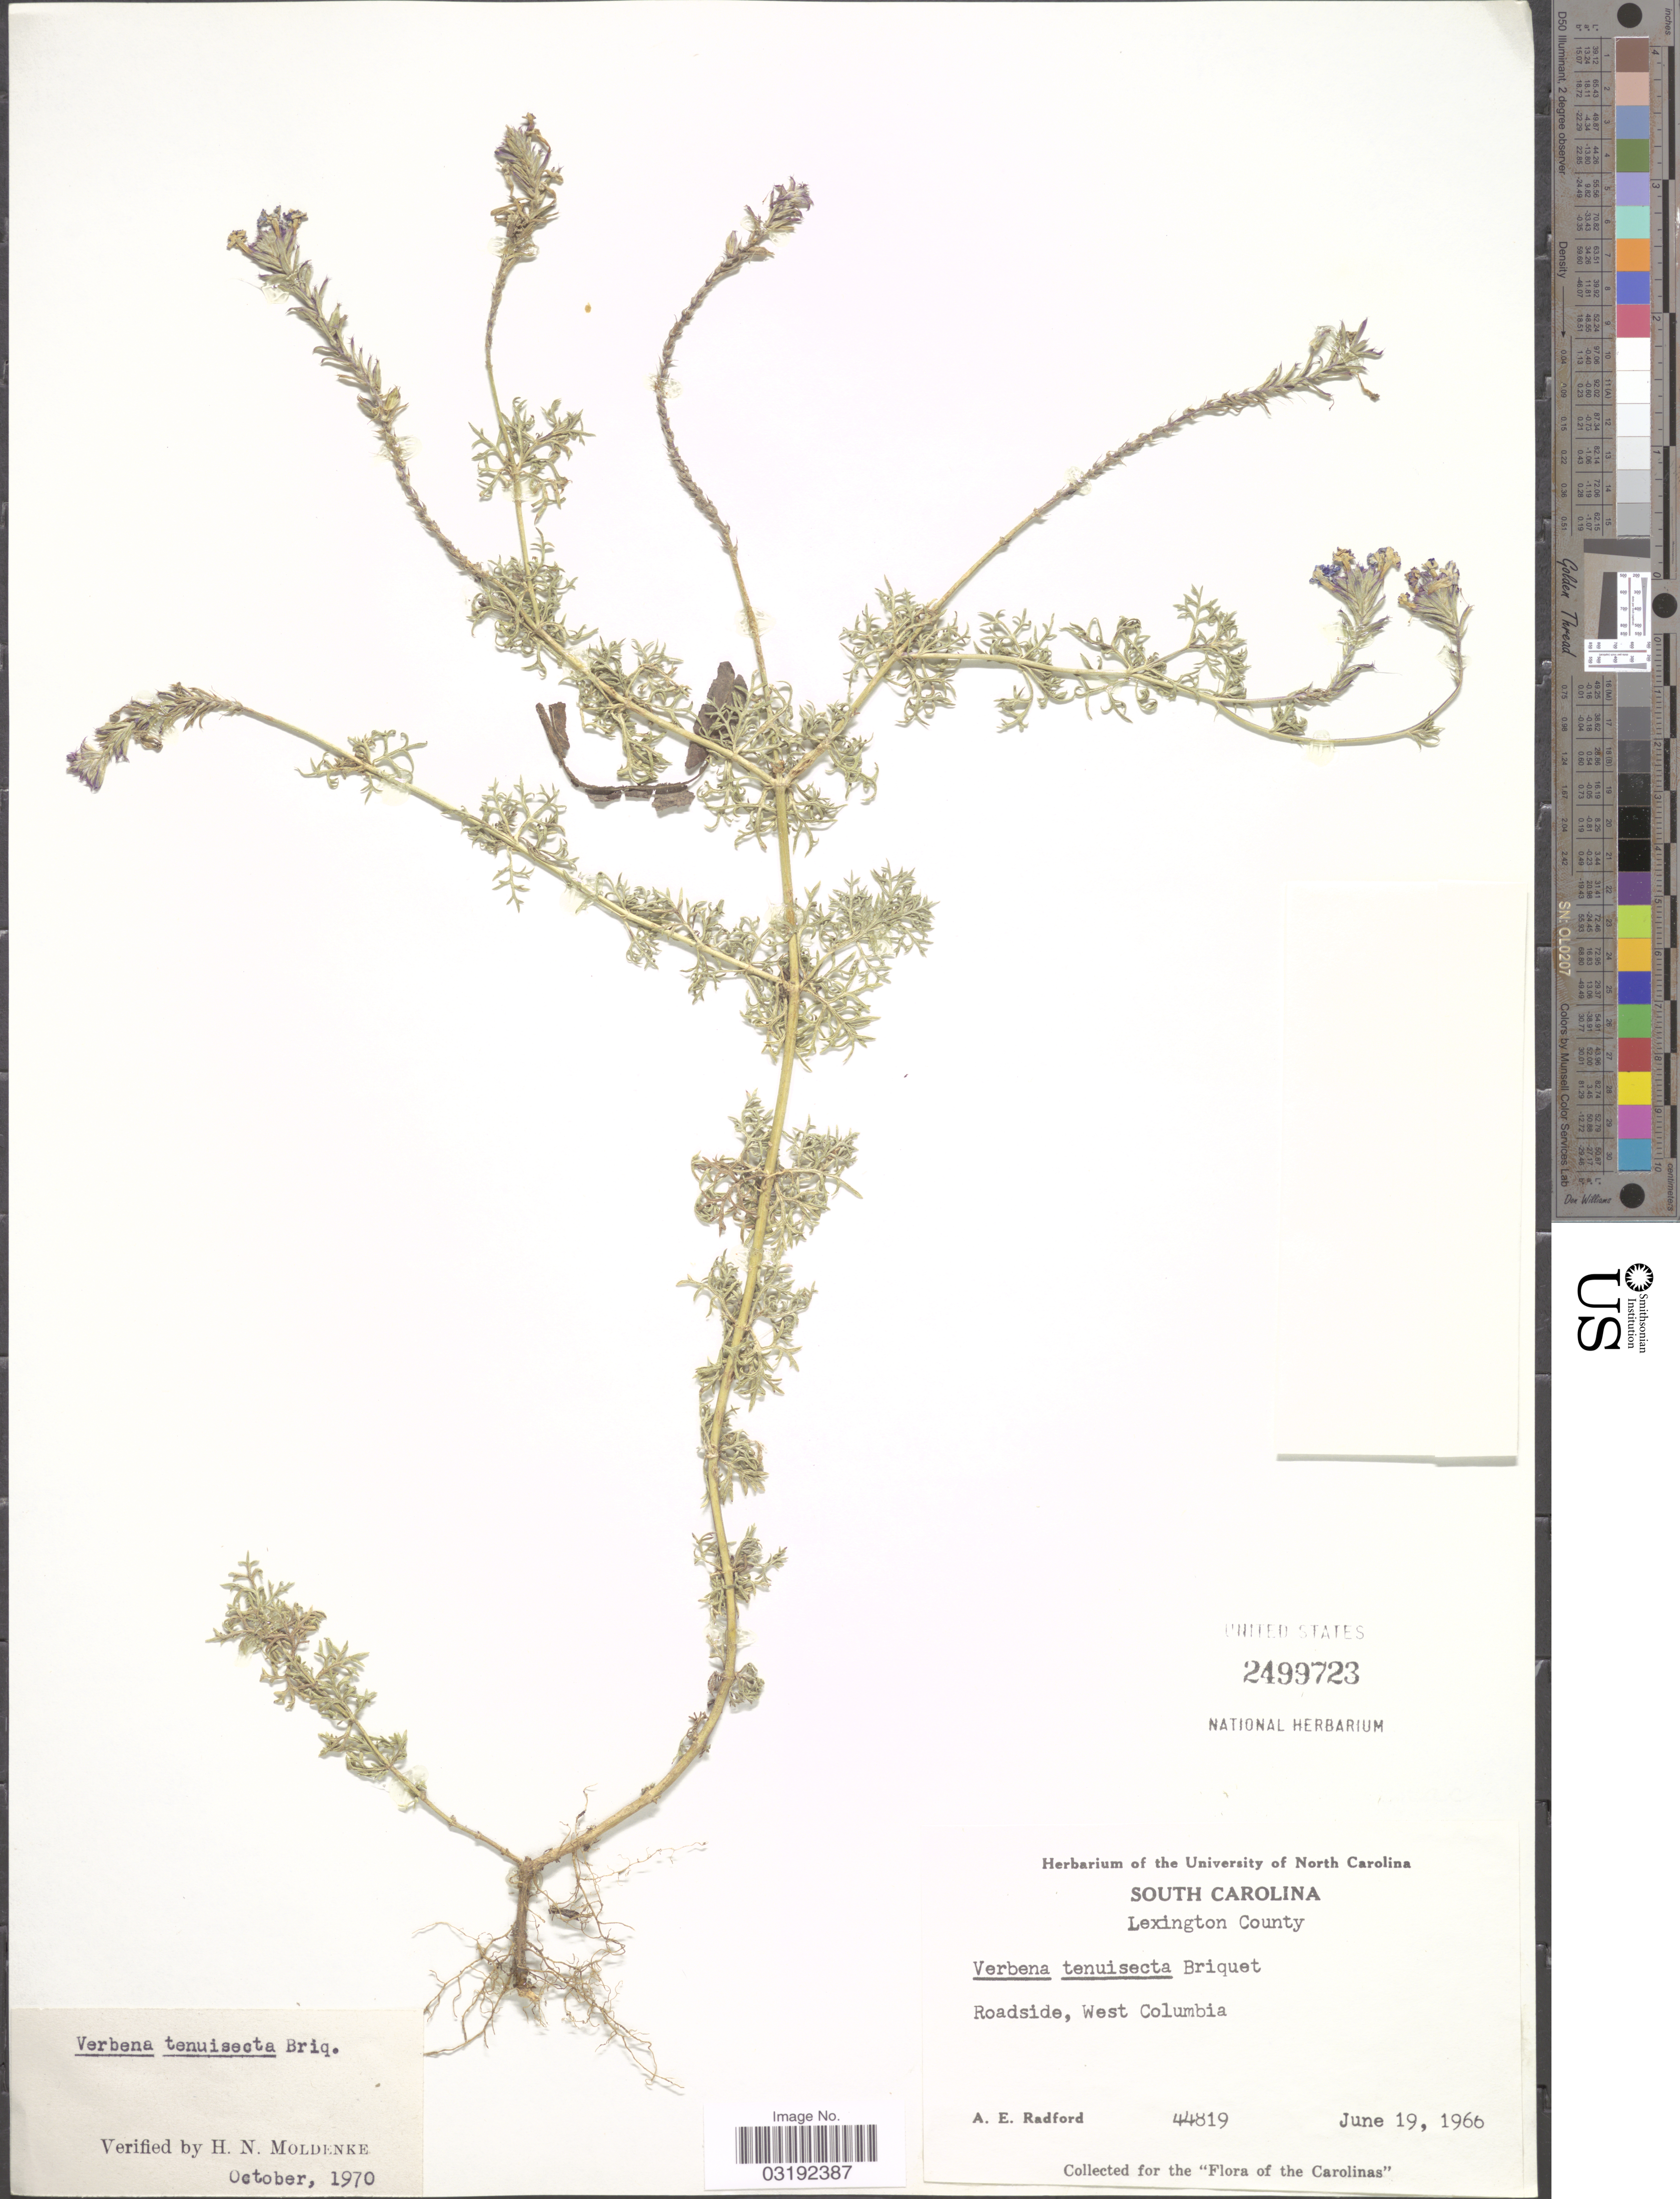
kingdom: Plantae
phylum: Tracheophyta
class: Magnoliopsida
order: Lamiales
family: Verbenaceae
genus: Verbena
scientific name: Verbena tenuisecta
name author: Briq.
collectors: A. E. Radford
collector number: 44819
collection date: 1966-06-19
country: United States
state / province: South Carolina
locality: Lexington County, Roadside, West Columbia.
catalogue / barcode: US 2499723